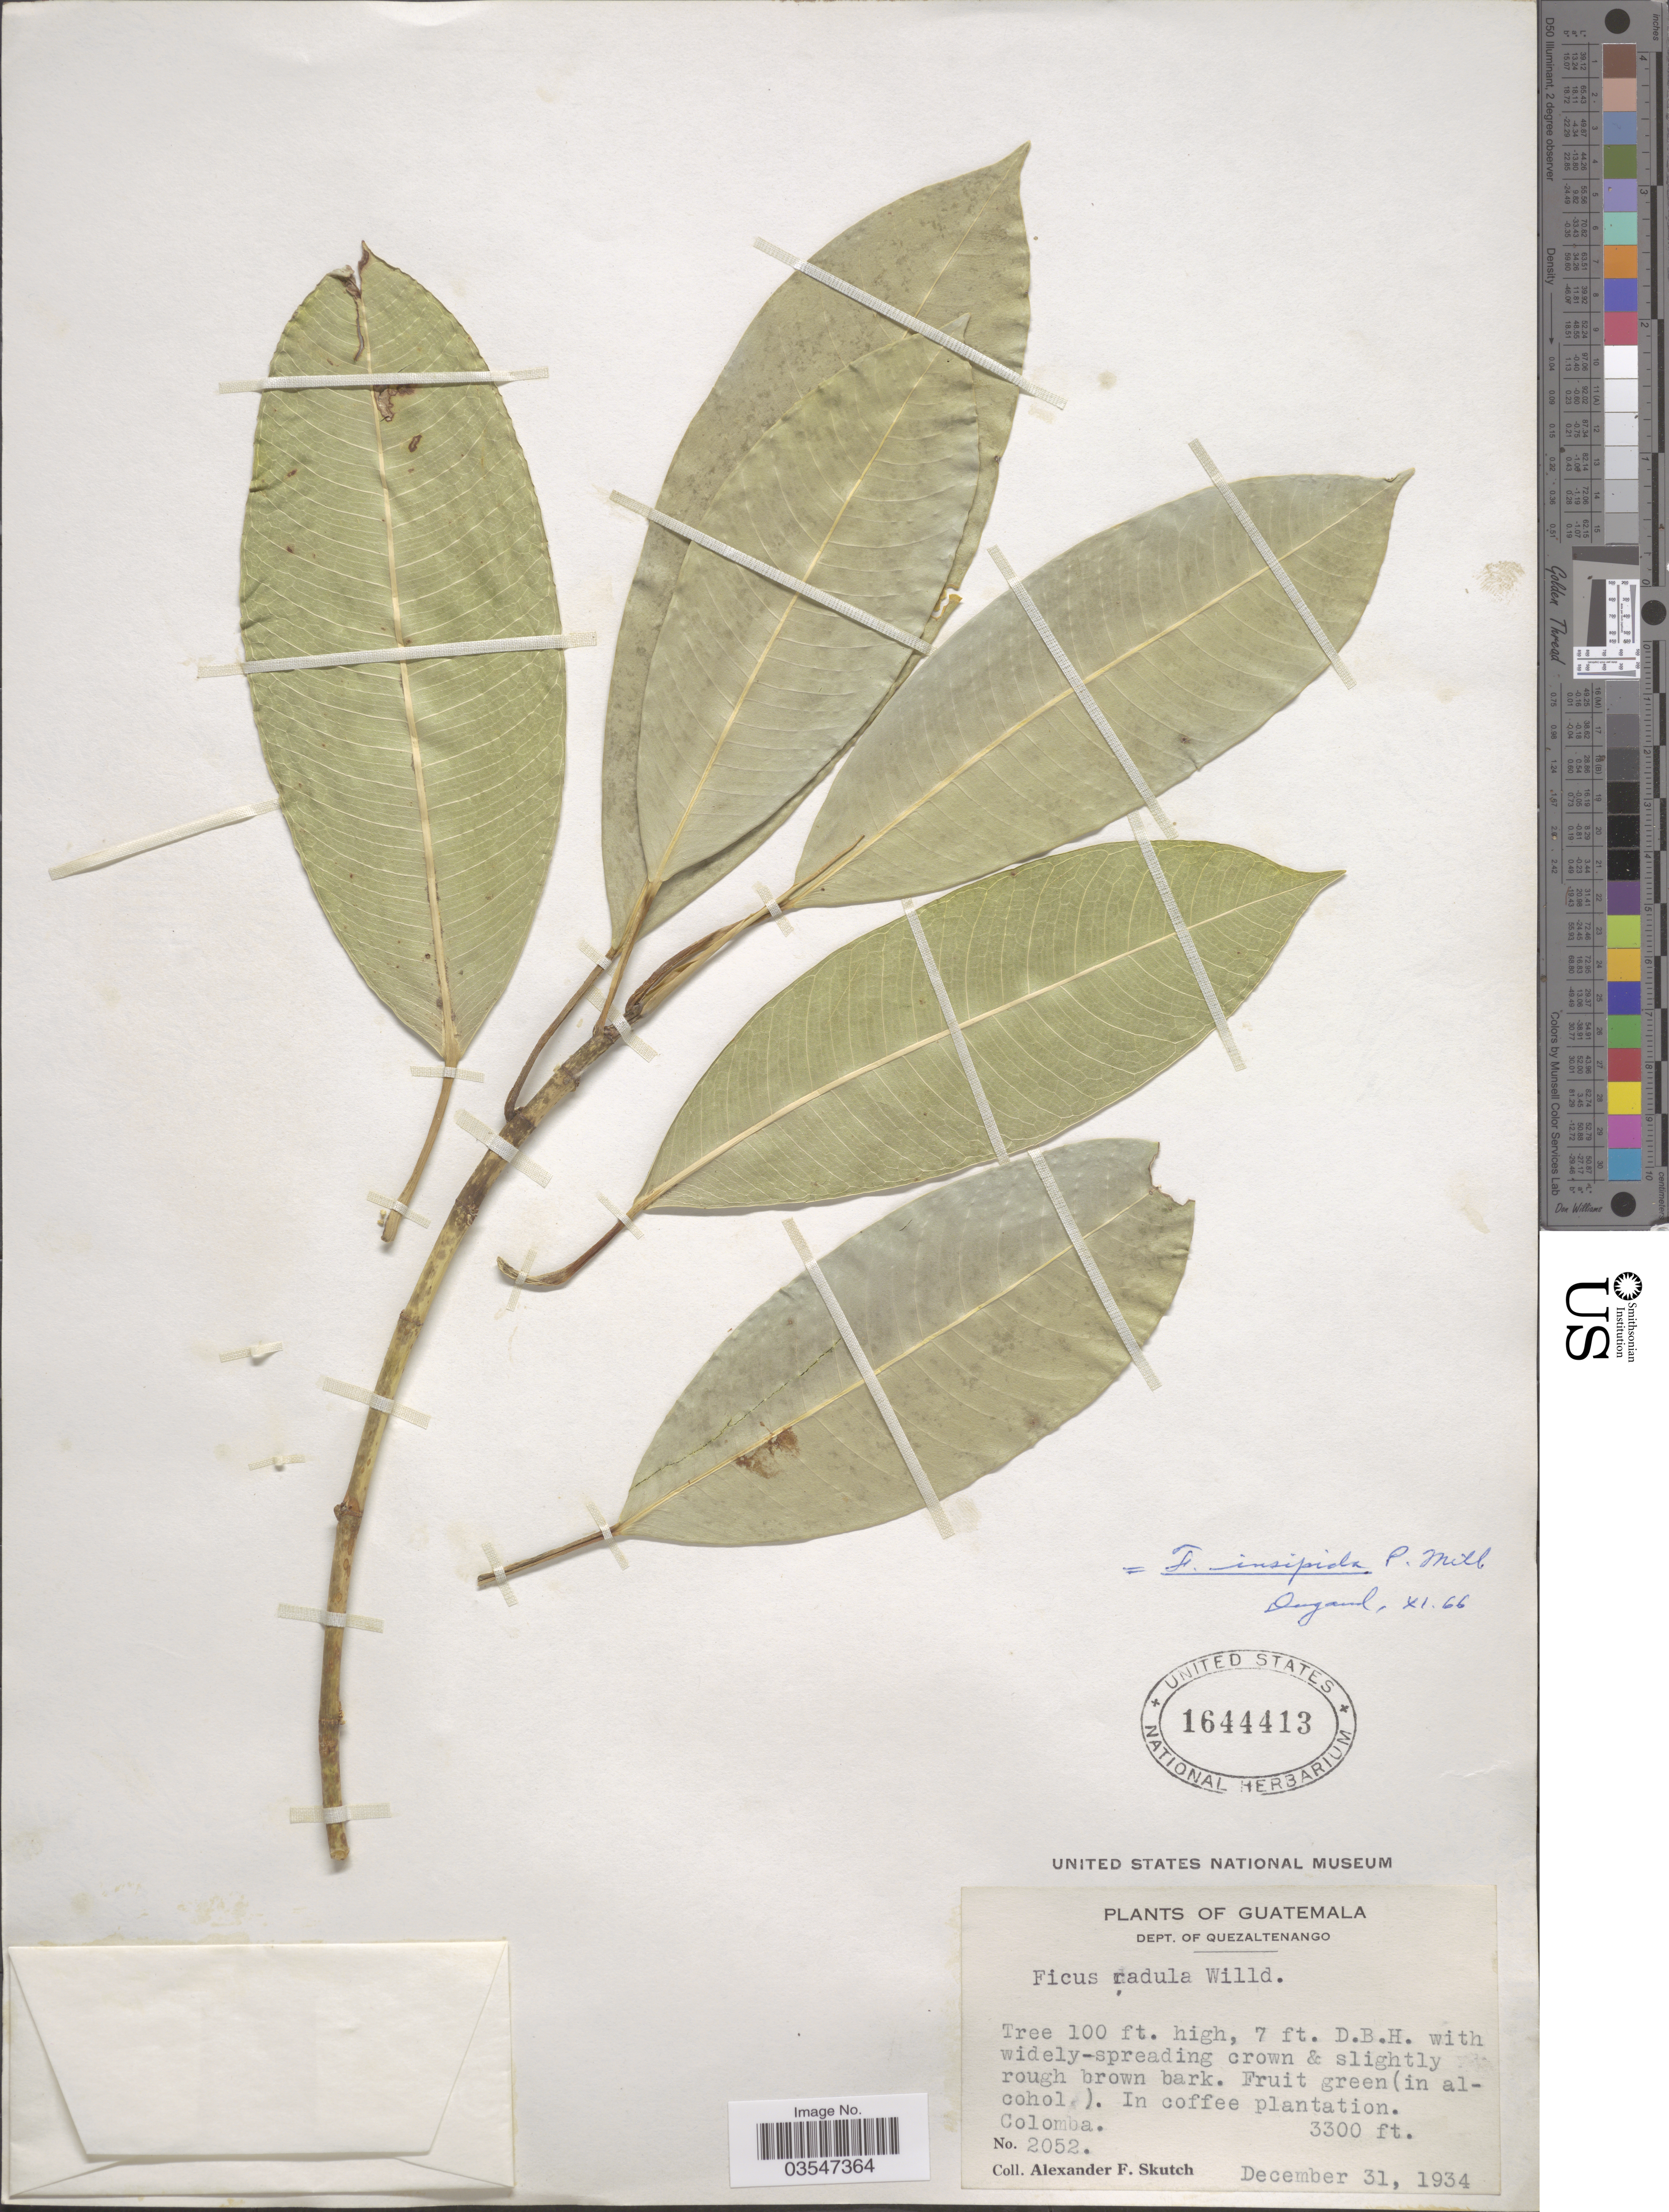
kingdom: Plantae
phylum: Tracheophyta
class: Magnoliopsida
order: Rosales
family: Moraceae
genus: Ficus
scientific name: Ficus insipida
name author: Willd.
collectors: A. F. Skutch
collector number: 2052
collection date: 1934-12-31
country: Guatemala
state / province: Quetzaltenango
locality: Dept. of Quezaltenango. In coffee plantation. Colomba.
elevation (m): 1006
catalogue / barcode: US 1644413